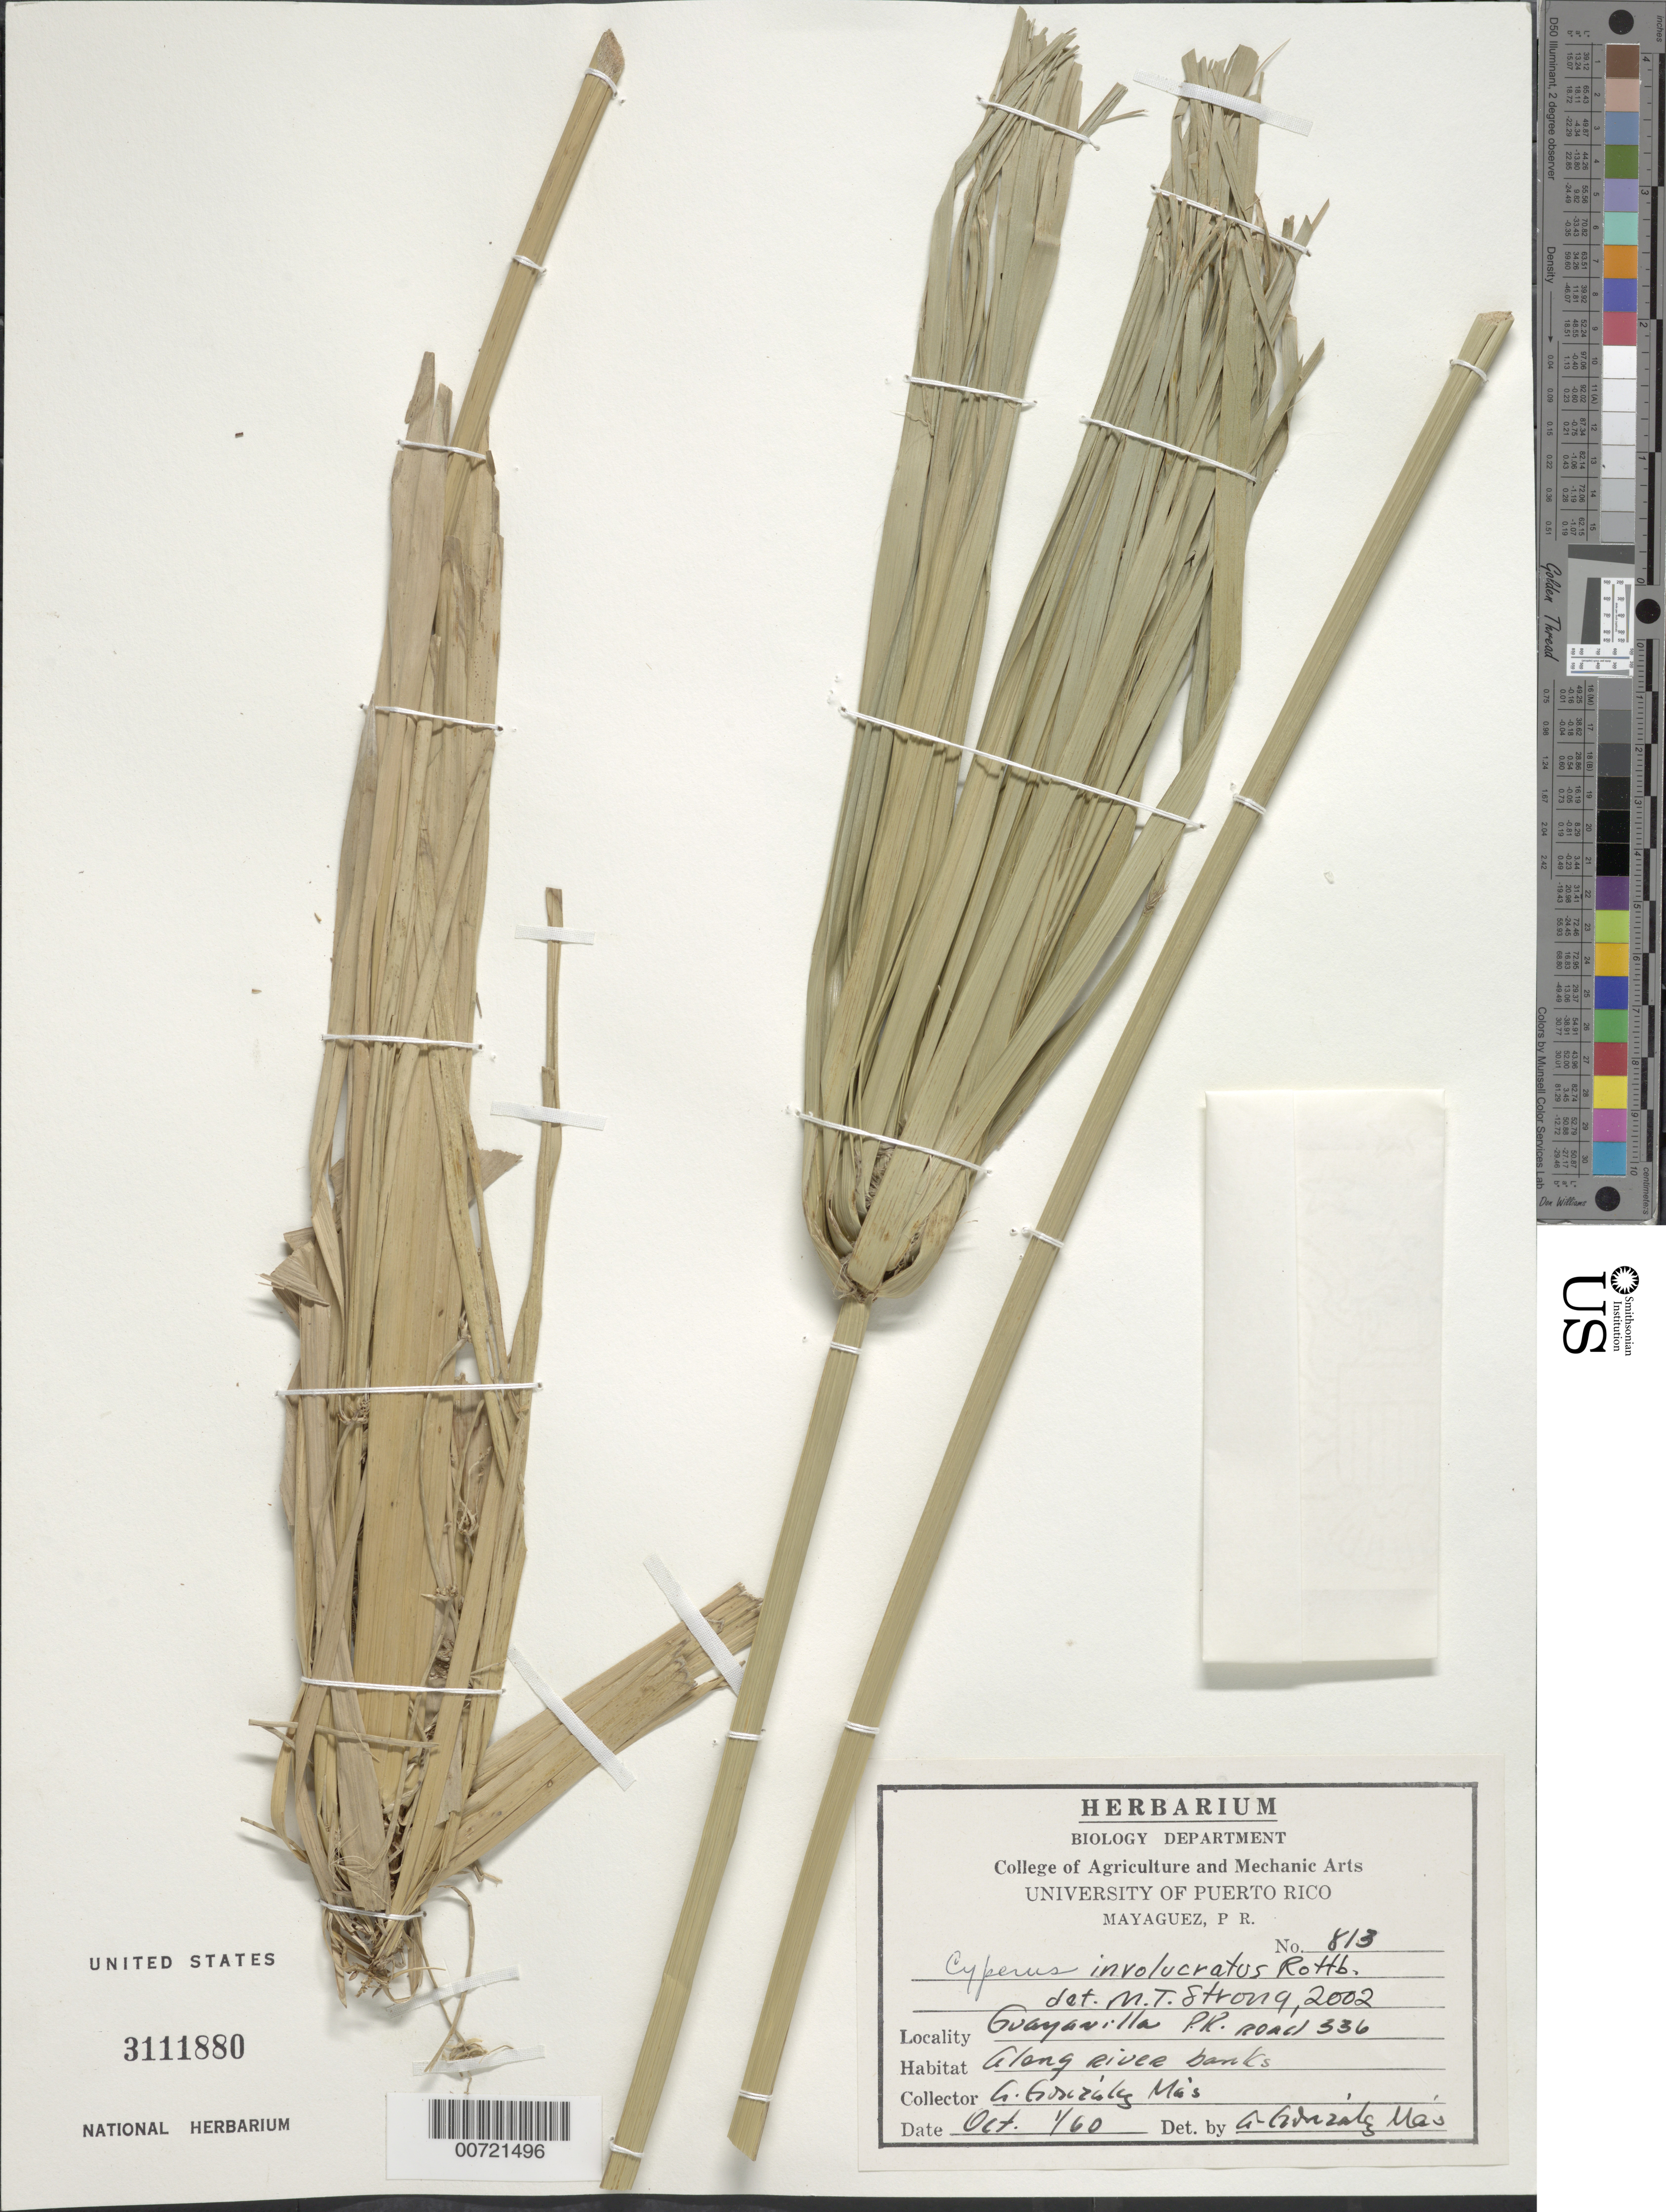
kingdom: Plantae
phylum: Tracheophyta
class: Liliopsida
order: Poales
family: Cyperaceae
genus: Cyperus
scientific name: Cyperus involucratus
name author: Rottb.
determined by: Strong, M. T., (US), Smithsonian Institution - National Museum of Natural History (UNITED STATES)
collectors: A. González Más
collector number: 813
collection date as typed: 01 Oct 1960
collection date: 1960-10-01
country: Puerto Rico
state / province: Guayanilla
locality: Guayanilla: Rd. 336.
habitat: Along river banks.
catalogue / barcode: US 3111880